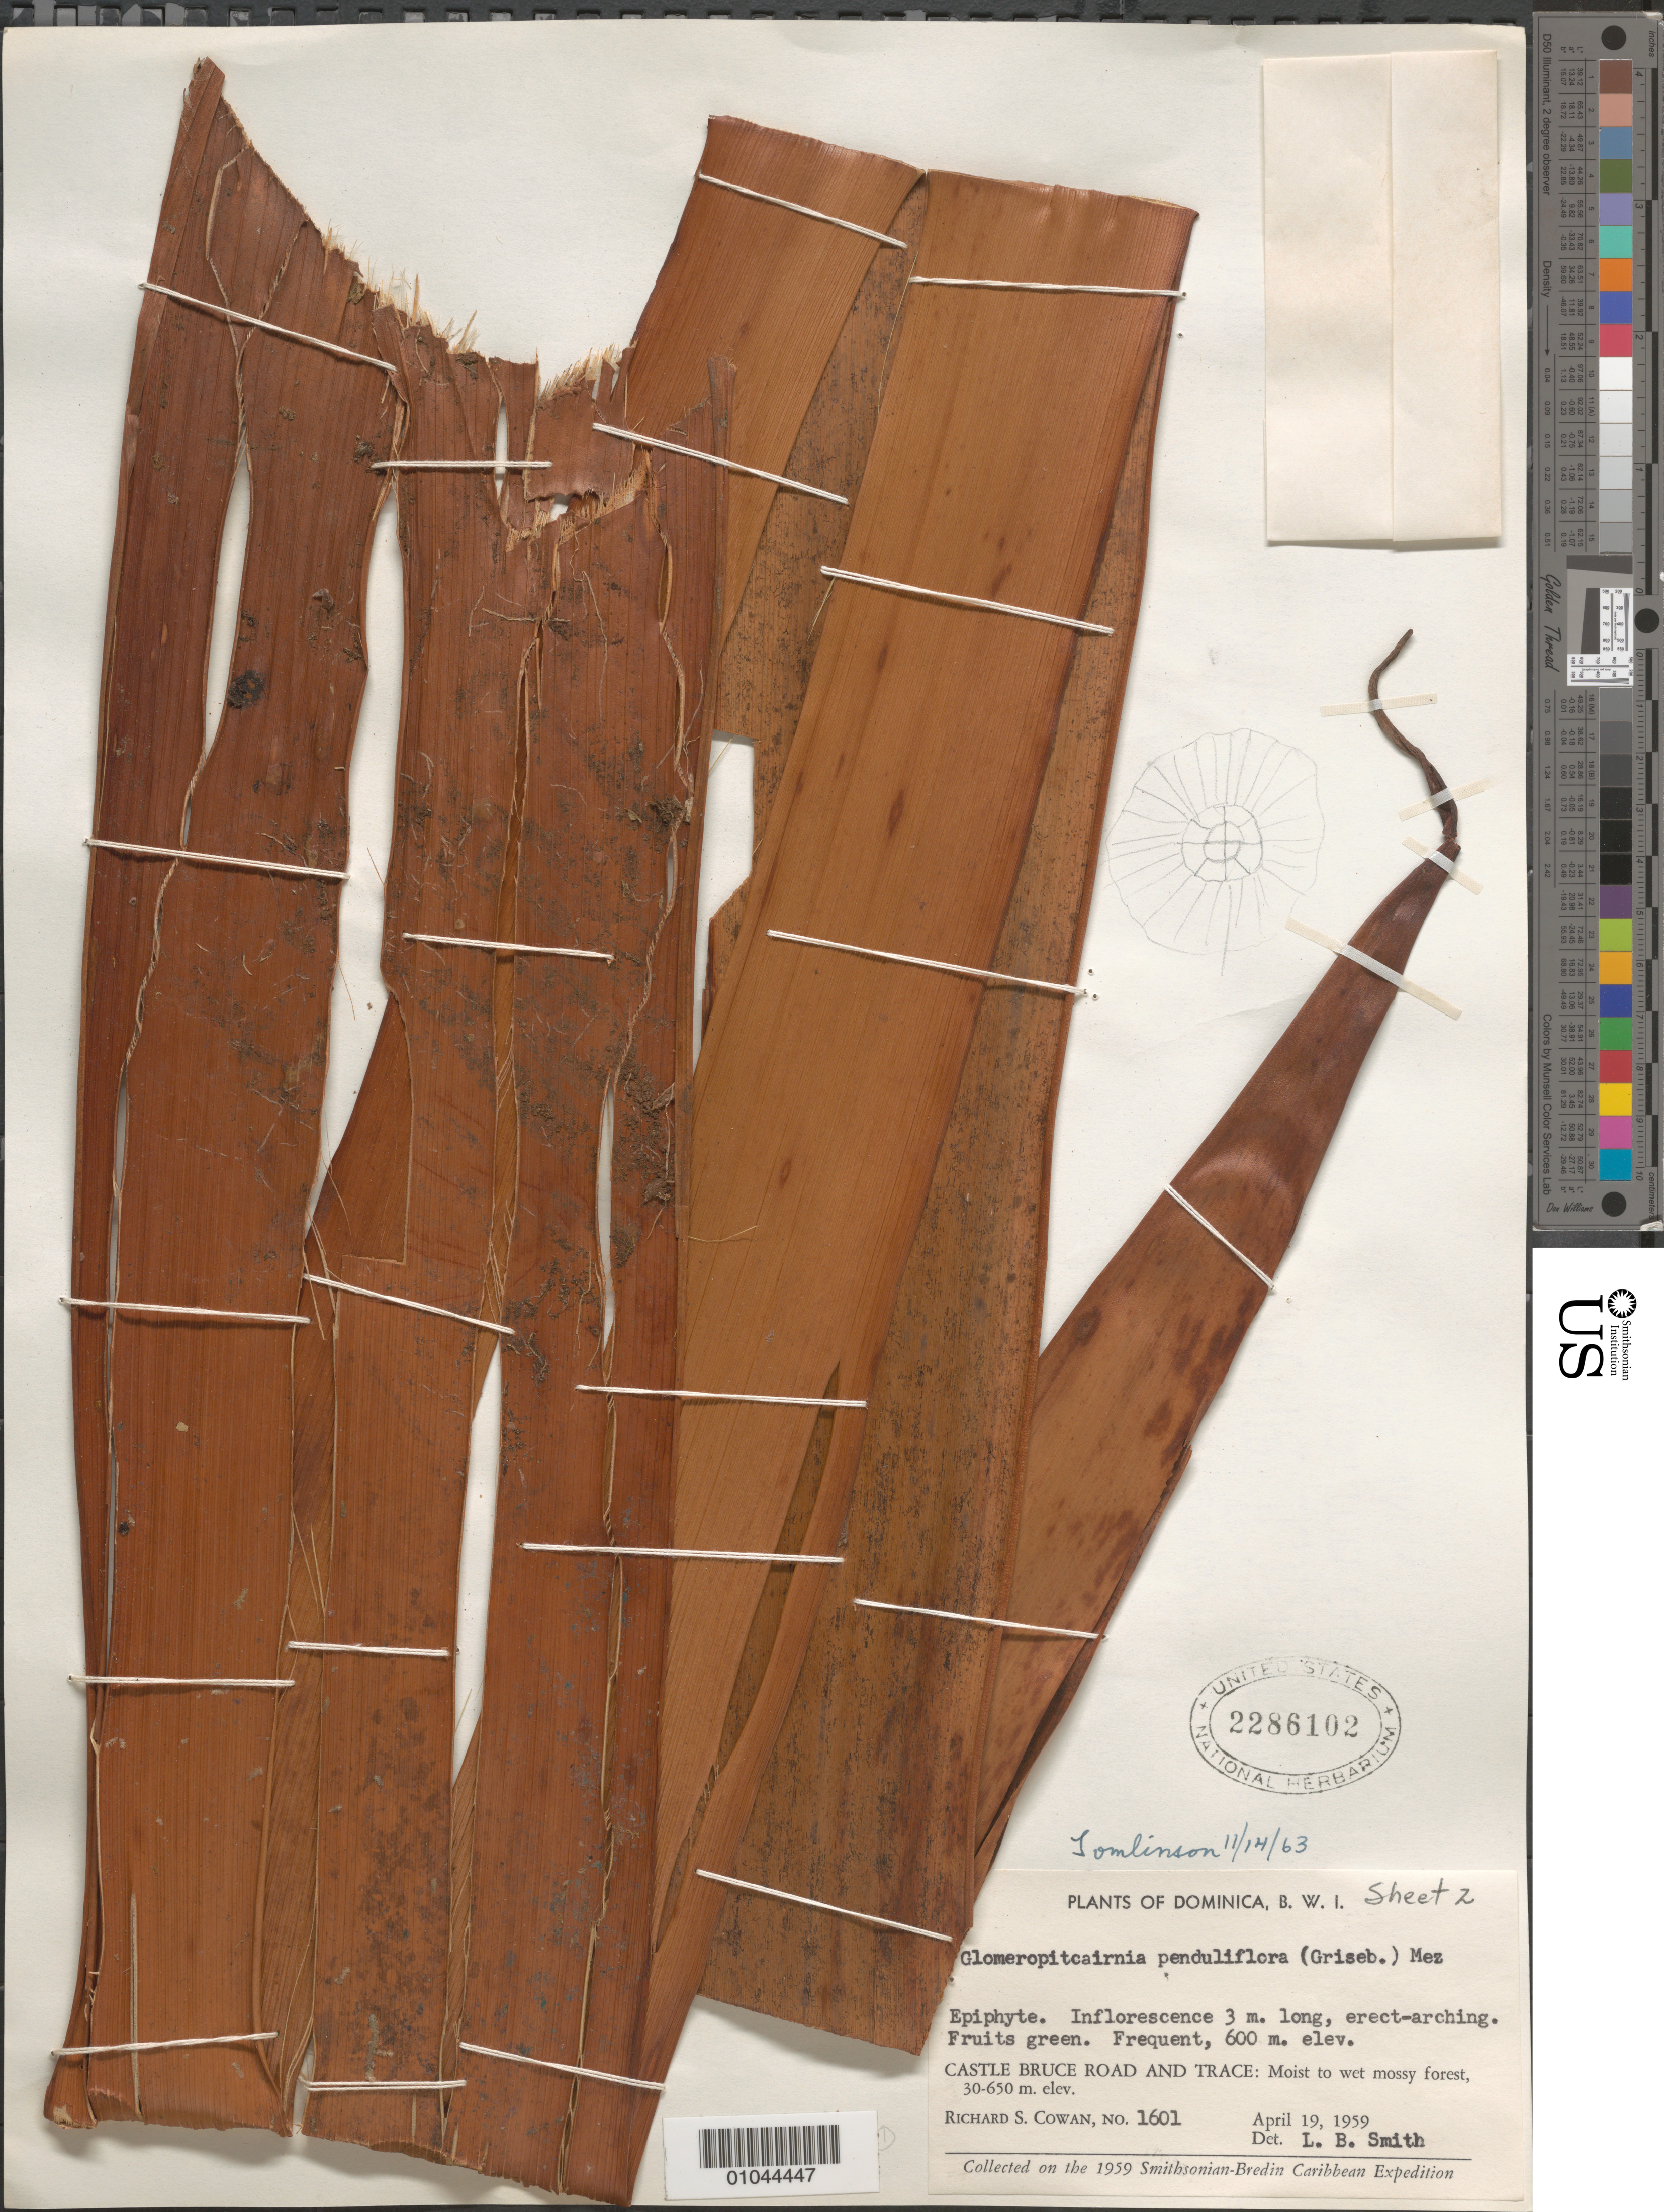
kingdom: Plantae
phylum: Tracheophyta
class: Liliopsida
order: Poales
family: Bromeliaceae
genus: Glomeropitcairnia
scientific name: Glomeropitcairnia penduliflora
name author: (Griseb.) Mez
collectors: R. S. Cowan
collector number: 1601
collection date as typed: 19 Apr 1959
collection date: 1959-04-19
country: Dominica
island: Dominica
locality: Castle Bruce Road and Trace: Moist to wet mossy forest,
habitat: Epiphyte. Inflorescence 3m. long, erect-arching. Fruits green. Frequent, 600m. elev.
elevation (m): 30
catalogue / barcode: US 2286102